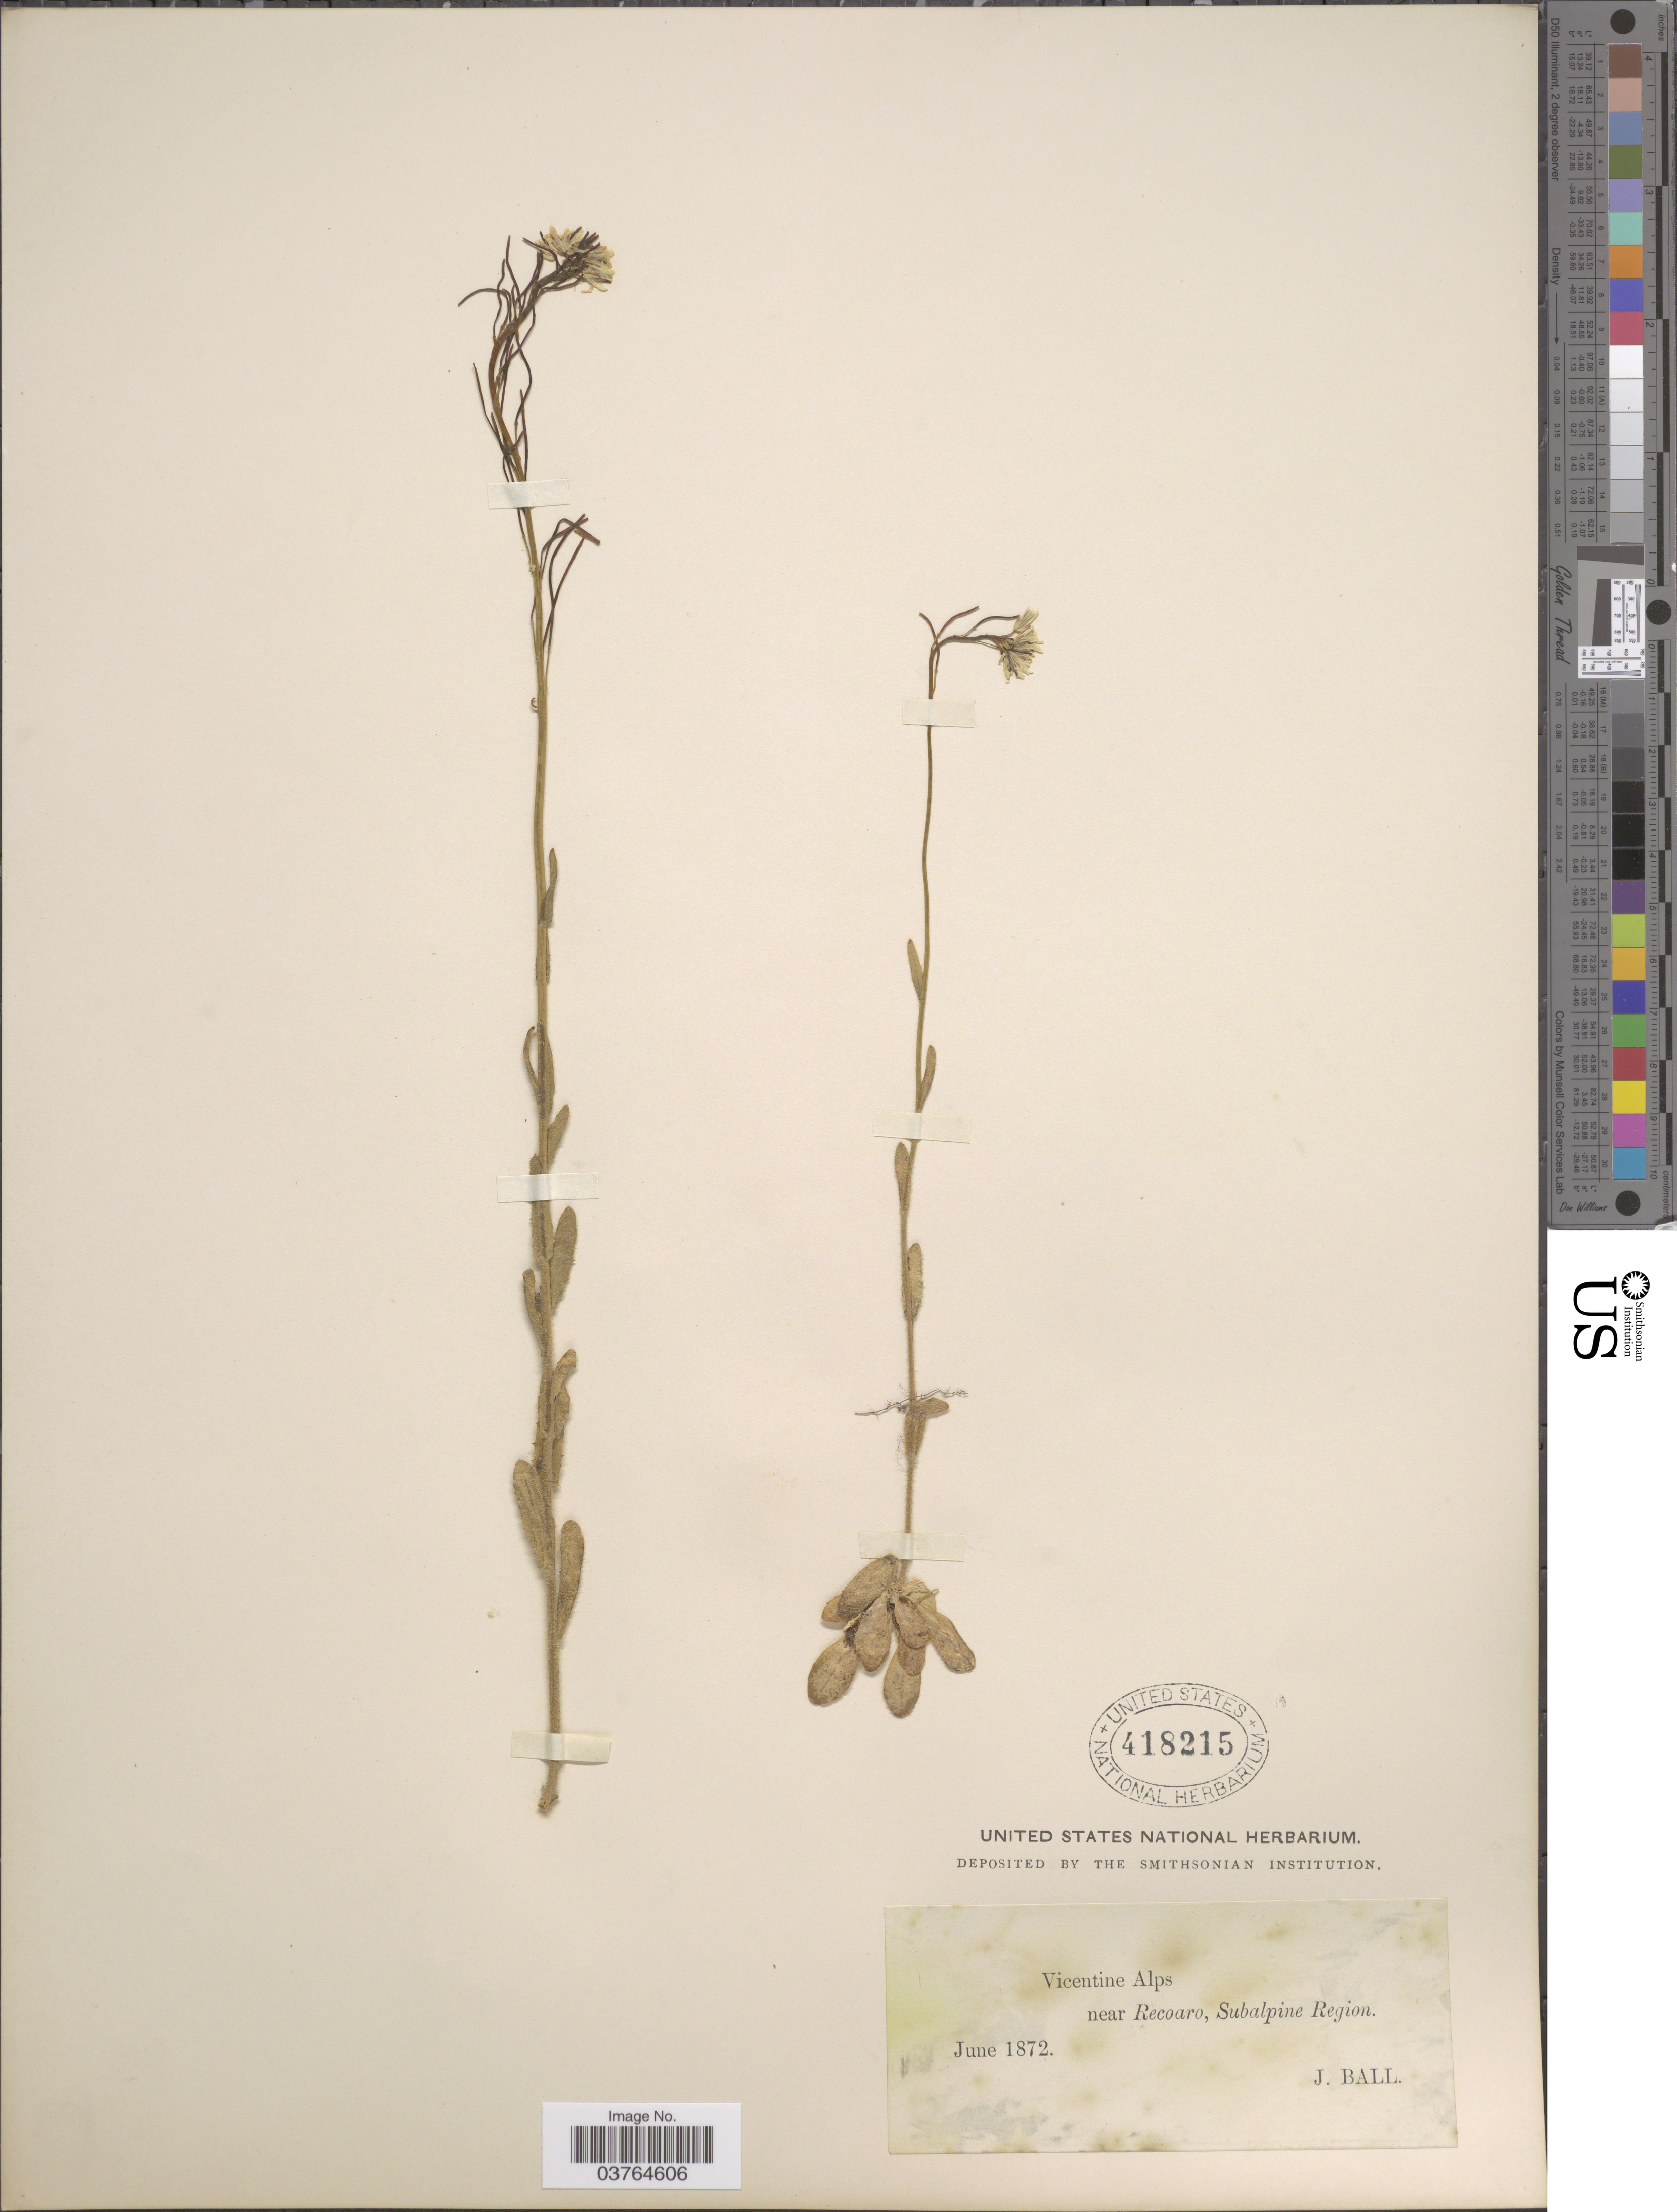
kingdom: Plantae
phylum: Tracheophyta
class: Magnoliopsida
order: Brassicales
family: Brassicaceae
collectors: J. Ball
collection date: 1872-06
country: Italy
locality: Vicentine Alps, near Recoaro, Subalpine Region.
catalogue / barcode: US 418215